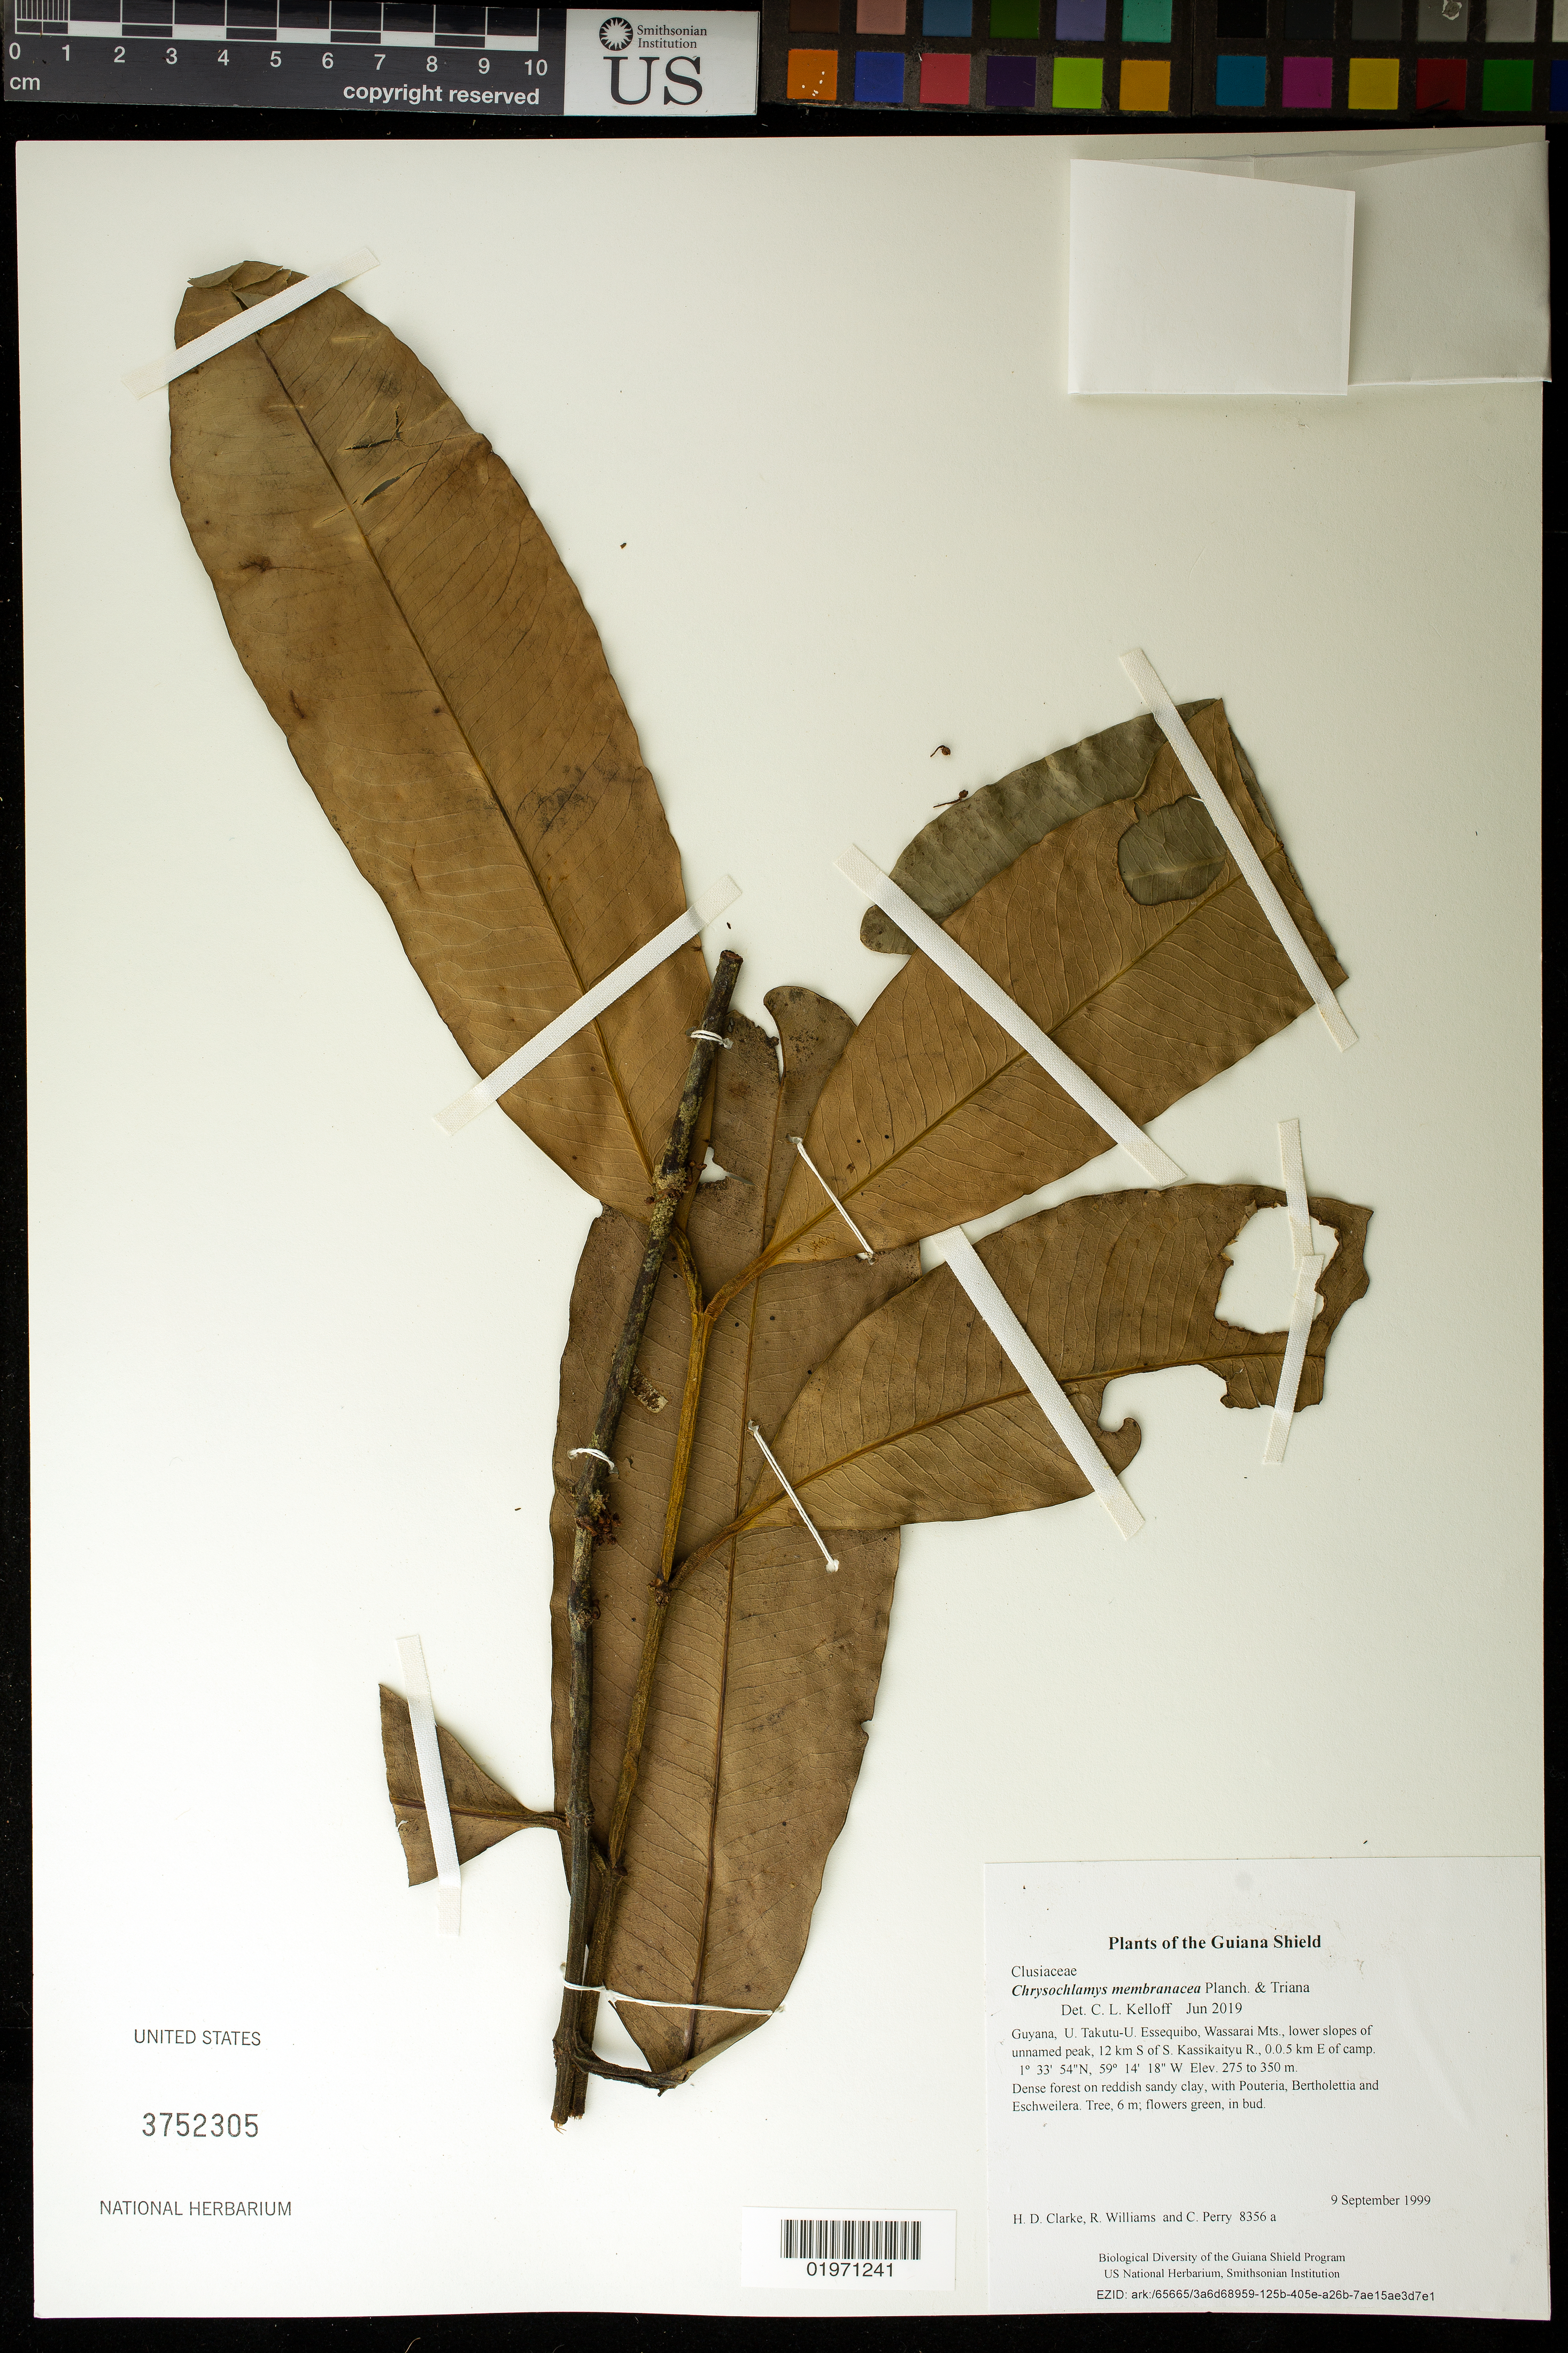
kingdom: Plantae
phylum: Tracheophyta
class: Magnoliopsida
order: Malpighiales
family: Clusiaceae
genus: Chrysochlamys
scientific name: Chrysochlamys membranacea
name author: Planch. & Triana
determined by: Kelloff, C. L.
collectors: H. D. Clarke, R. Williams & C. Perry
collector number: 8356 a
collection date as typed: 9 September 1999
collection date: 1999-09-09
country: Guyana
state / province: U. Takutu-U. Essequibo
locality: Wassarai Mts., lower slopes of unnamed peak, 12 km S of S. Kassikaityu R., 0.0.5 km E of camp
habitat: Dense forest on reddish sandy clay, with Pouteria, Bertholettia and Eschweilera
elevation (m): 275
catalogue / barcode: US 3752305